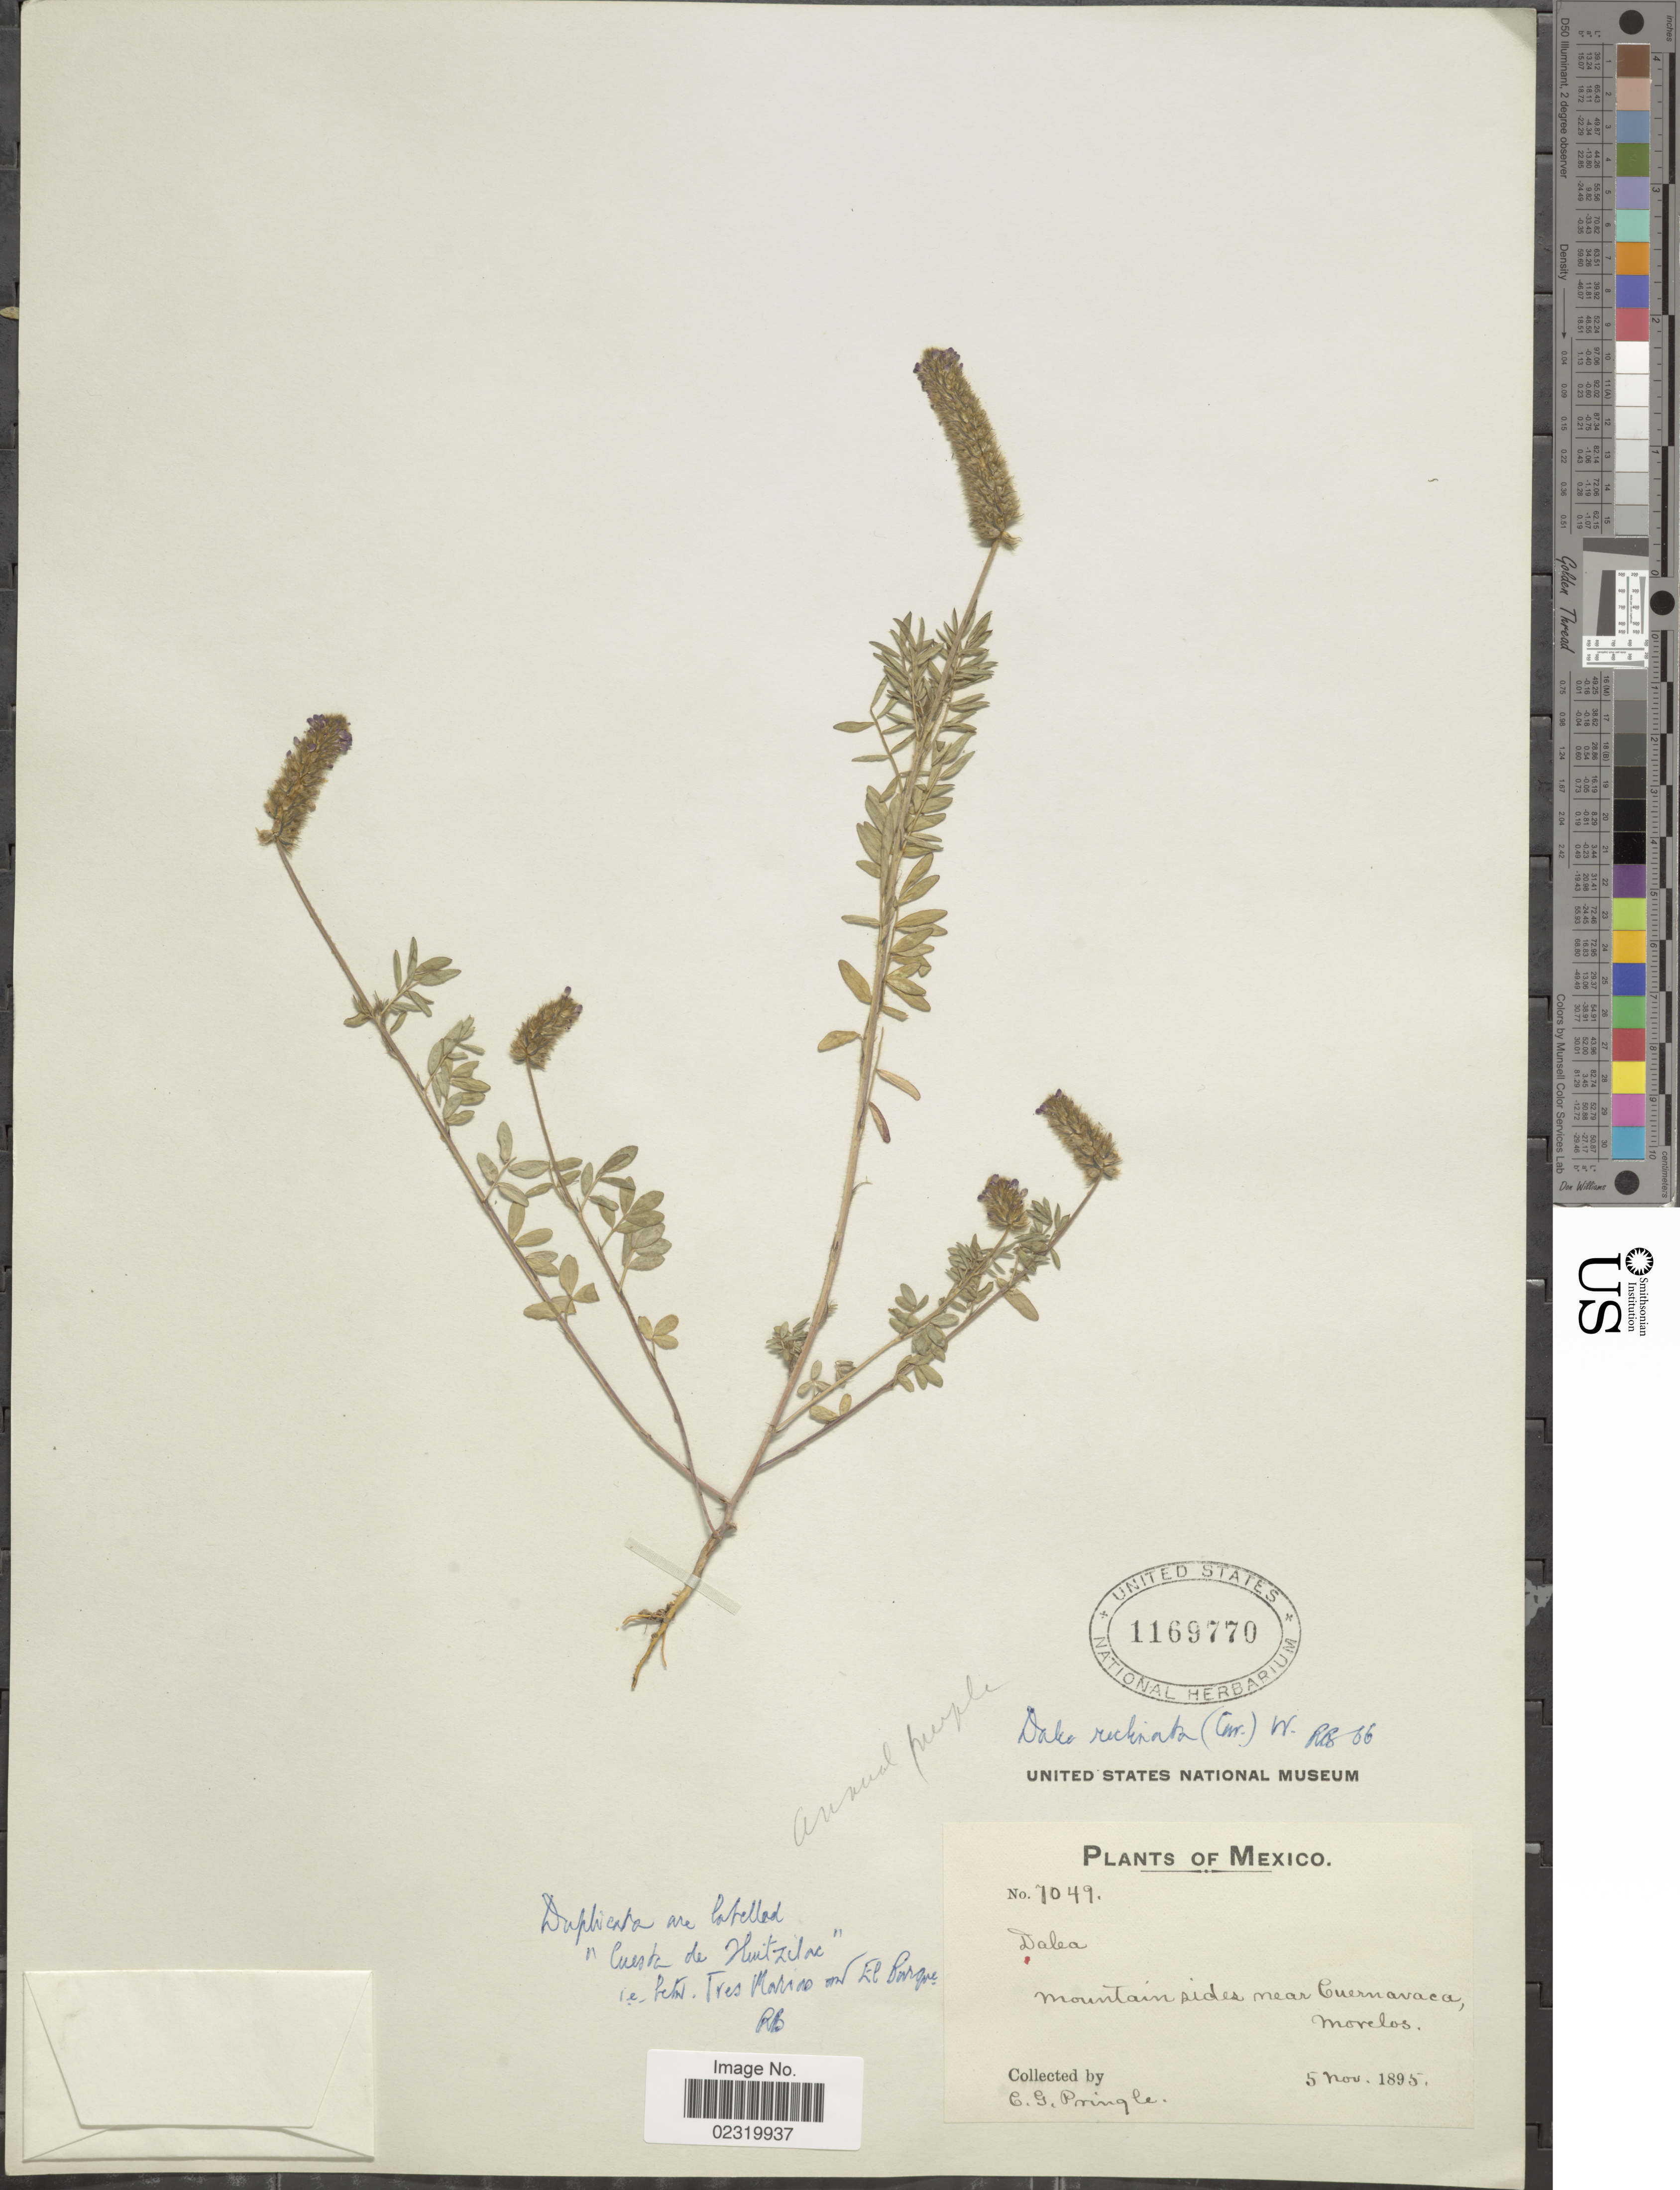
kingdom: Plantae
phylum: Tracheophyta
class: Magnoliopsida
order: Fabales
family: Fabaceae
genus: Dalea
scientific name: Dalea reclinata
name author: (Cav.) Willd.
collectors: C. G. Pringle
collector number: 7049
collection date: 1895-11-05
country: Mexico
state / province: Morelos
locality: Near Cuernavaca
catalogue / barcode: US 1169770